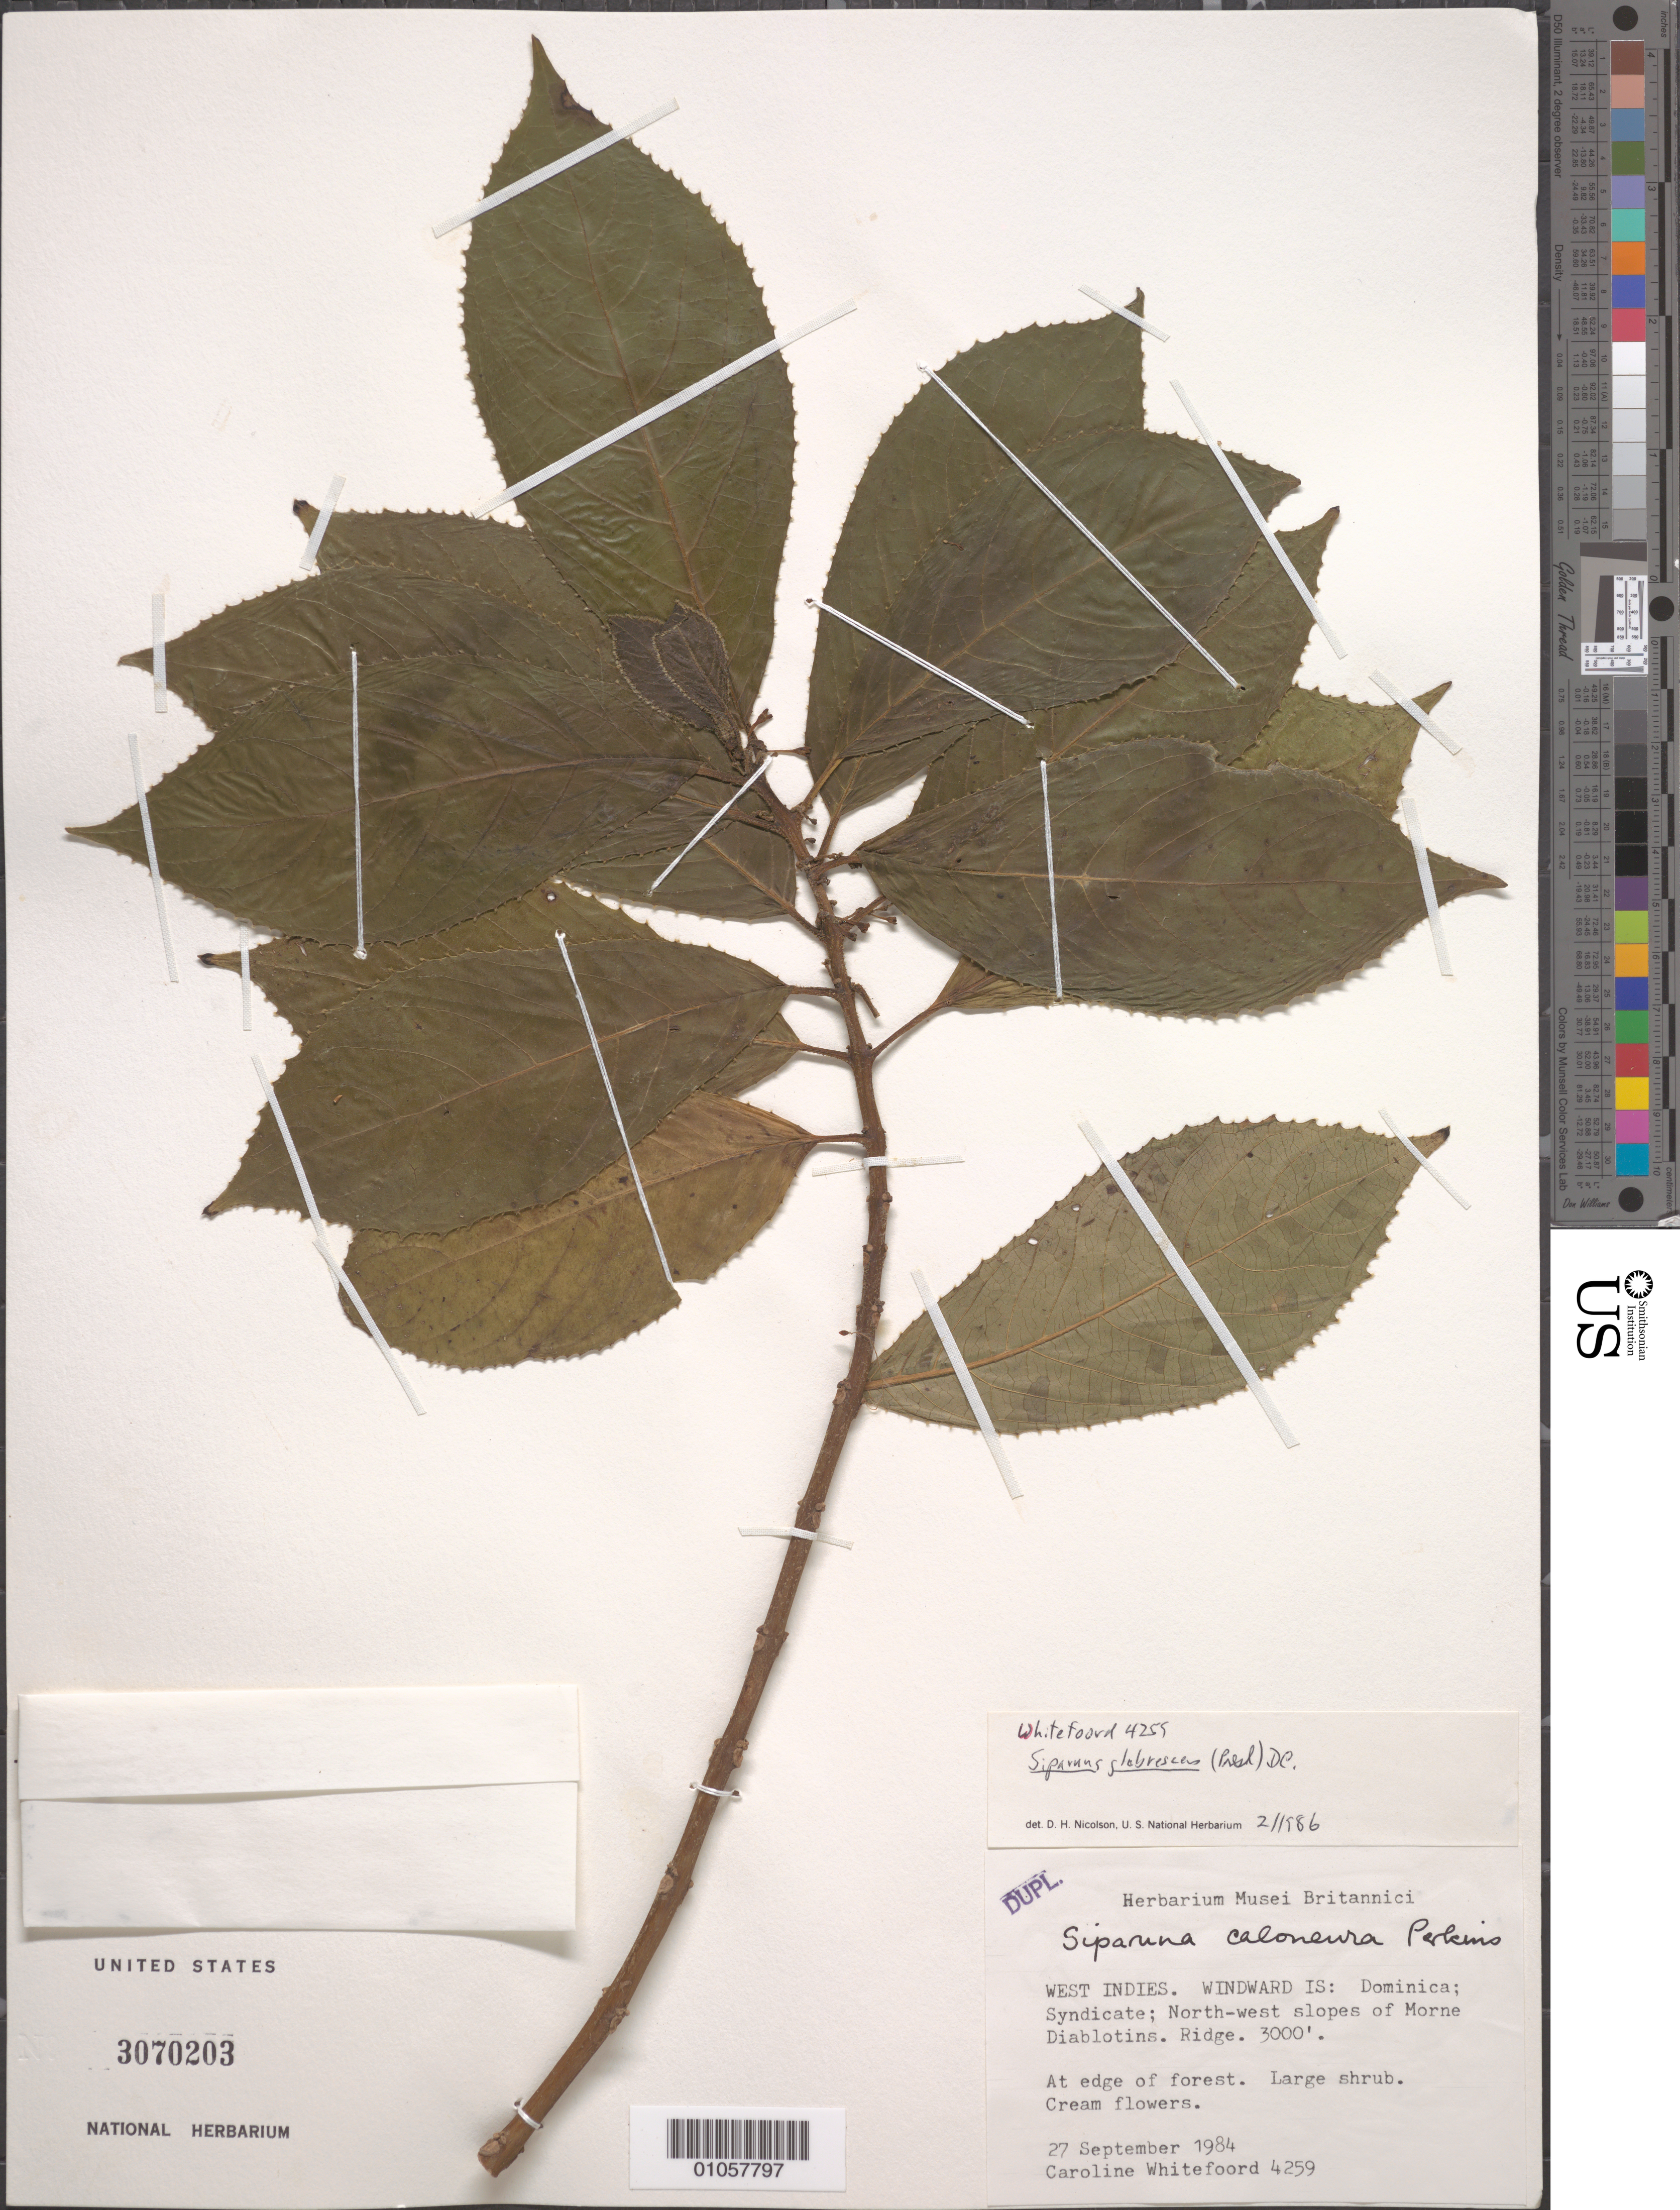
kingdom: Plantae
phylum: Tracheophyta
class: Magnoliopsida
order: Laurales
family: Siparunaceae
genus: Siparuna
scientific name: Siparuna glabrescens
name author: (C. Presl) A. DC.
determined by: Nicolson, Dan H.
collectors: C. Whitefoord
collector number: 4259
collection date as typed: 27 Sep 1984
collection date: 1984-09-27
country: Dominica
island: Dominica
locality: Syndicate; NW slopes of Morne Diablotins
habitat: Ridge; at edge of forest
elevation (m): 914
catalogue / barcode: US 3070203